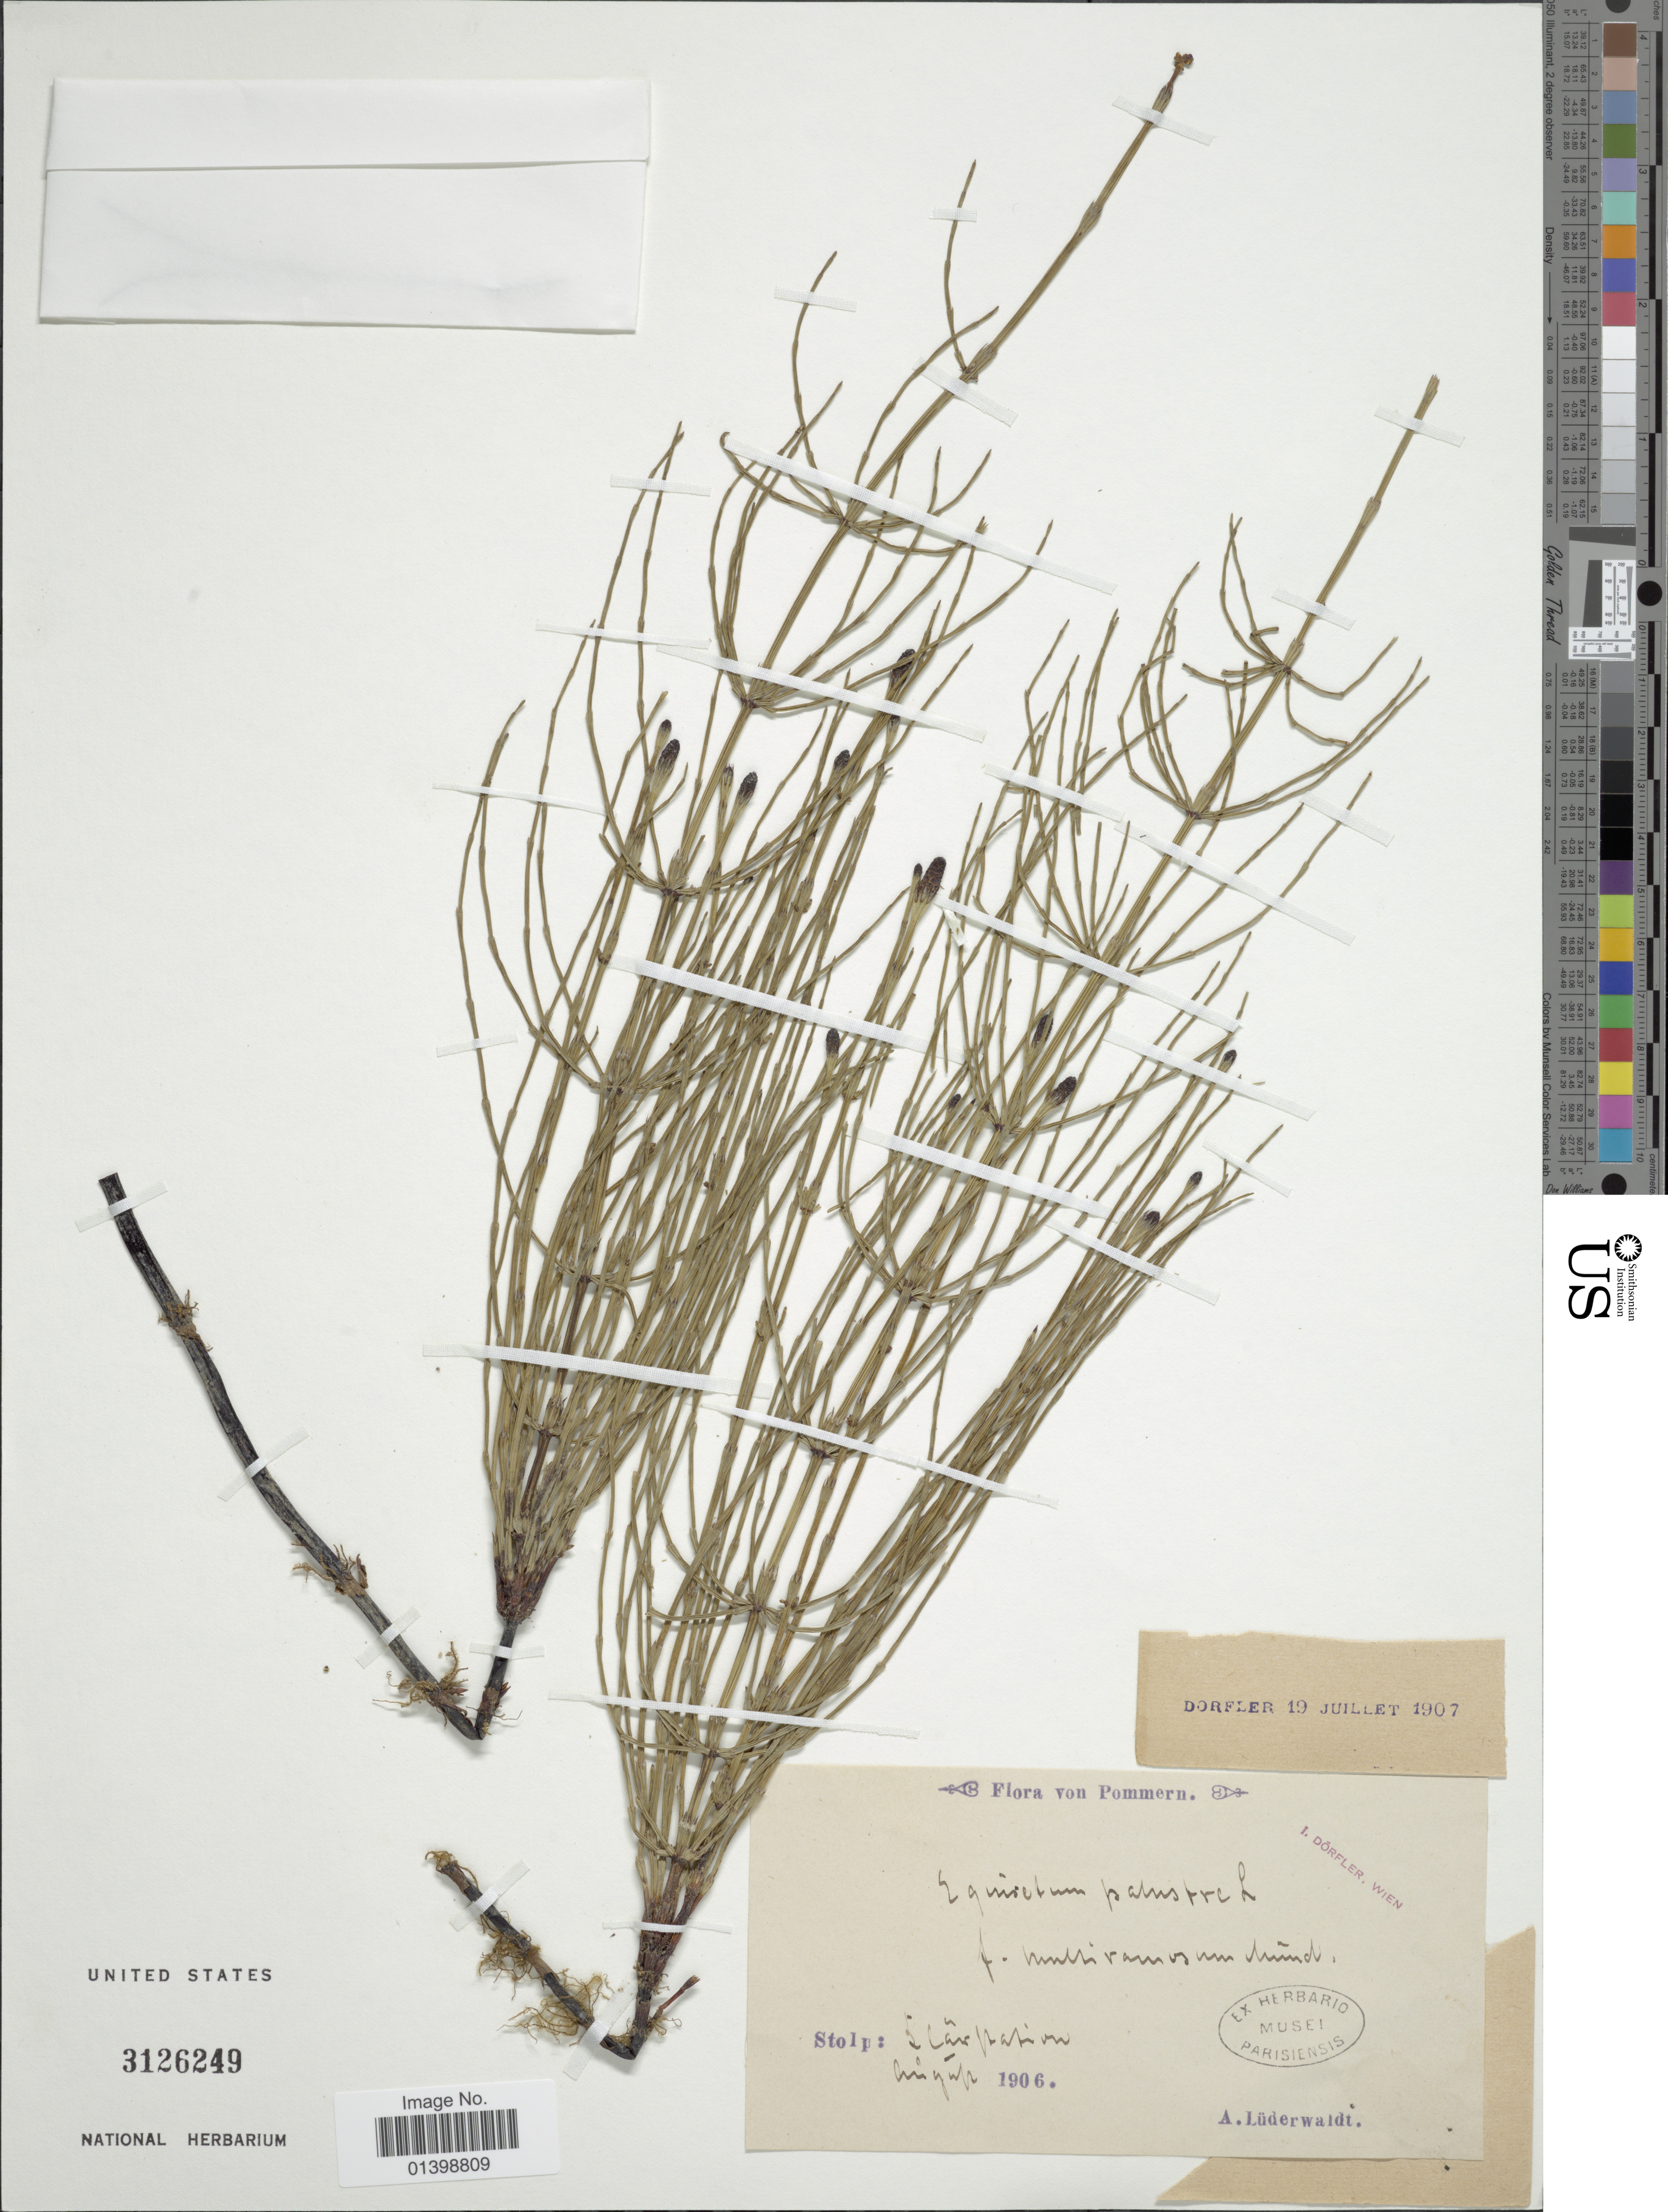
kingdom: Plantae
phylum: Tracheophyta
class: Polypodiopsida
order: Equisetales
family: Equisetaceae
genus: Equisetum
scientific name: Equisetum palustre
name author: L.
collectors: A. Lüderwaldt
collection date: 1906-08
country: Germany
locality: Pommern, Stolp: [illegible text]station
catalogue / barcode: US 3126249